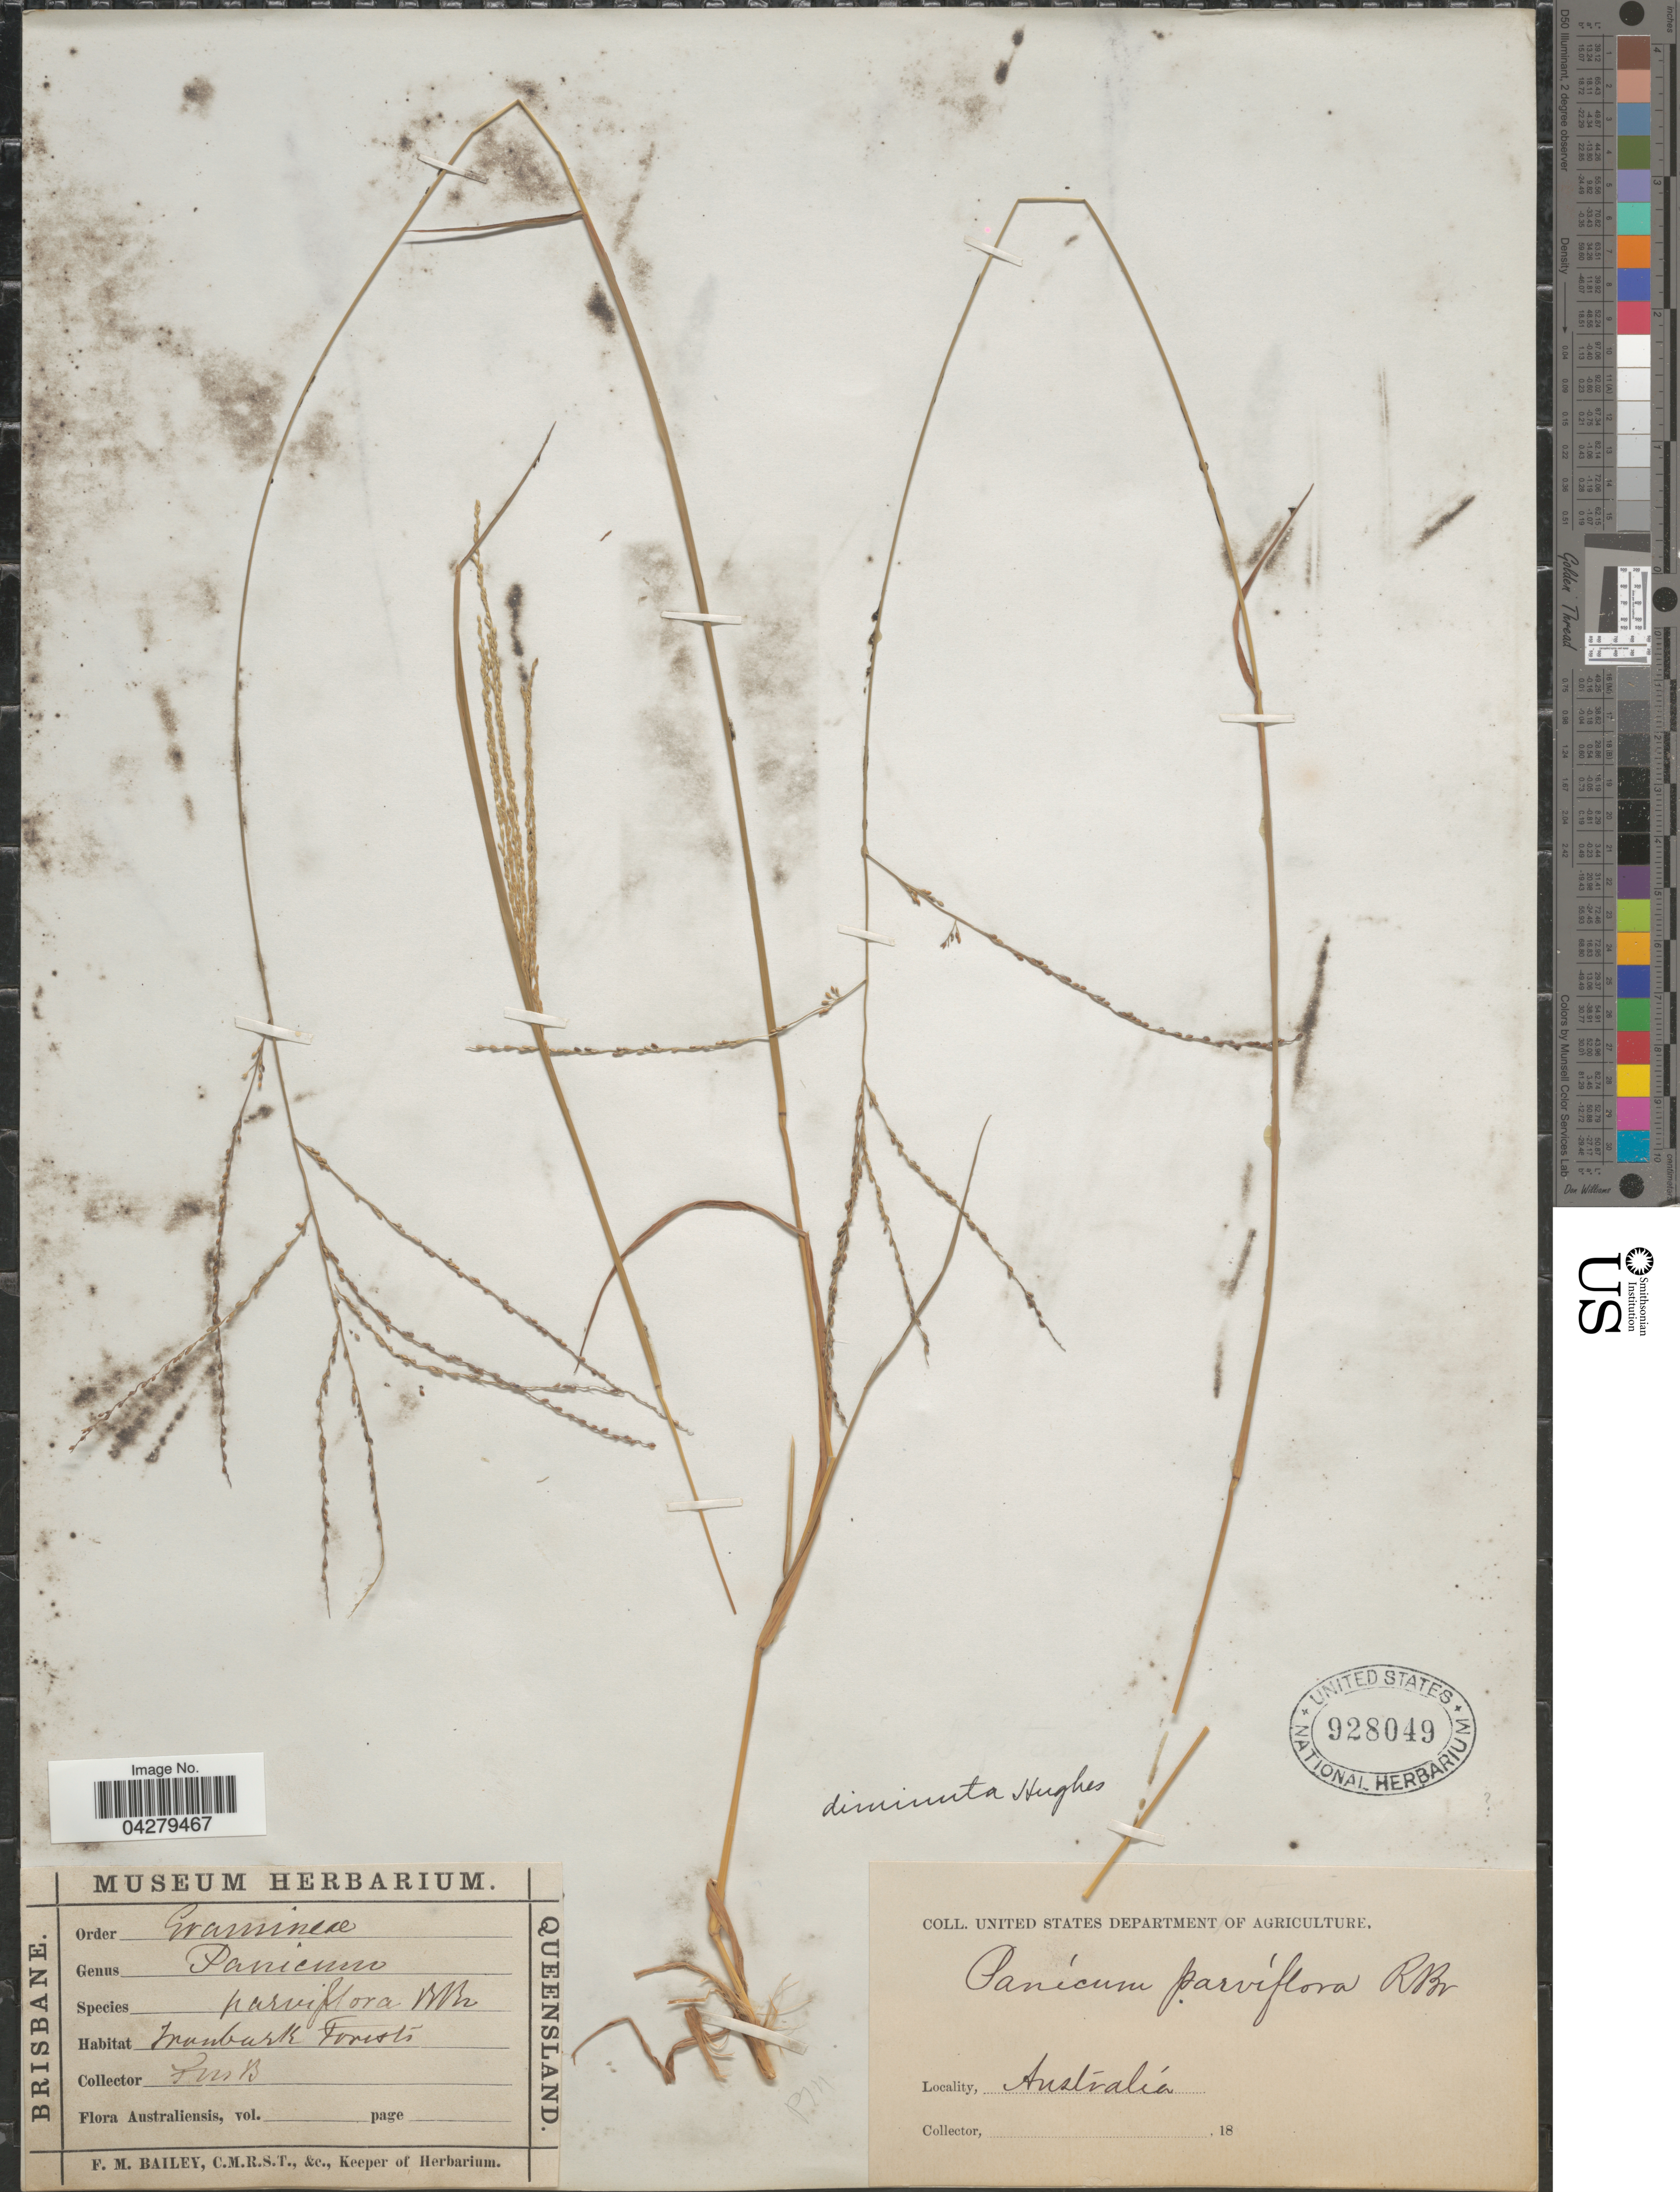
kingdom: Plantae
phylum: Tracheophyta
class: Liliopsida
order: Poales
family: Poaceae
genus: Digitaria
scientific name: Digitaria breviglumis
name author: (Domin) Henr.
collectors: F. M. Bailey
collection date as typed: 18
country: Australia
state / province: Queensland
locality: Ironbark Forests.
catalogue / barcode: US 928049